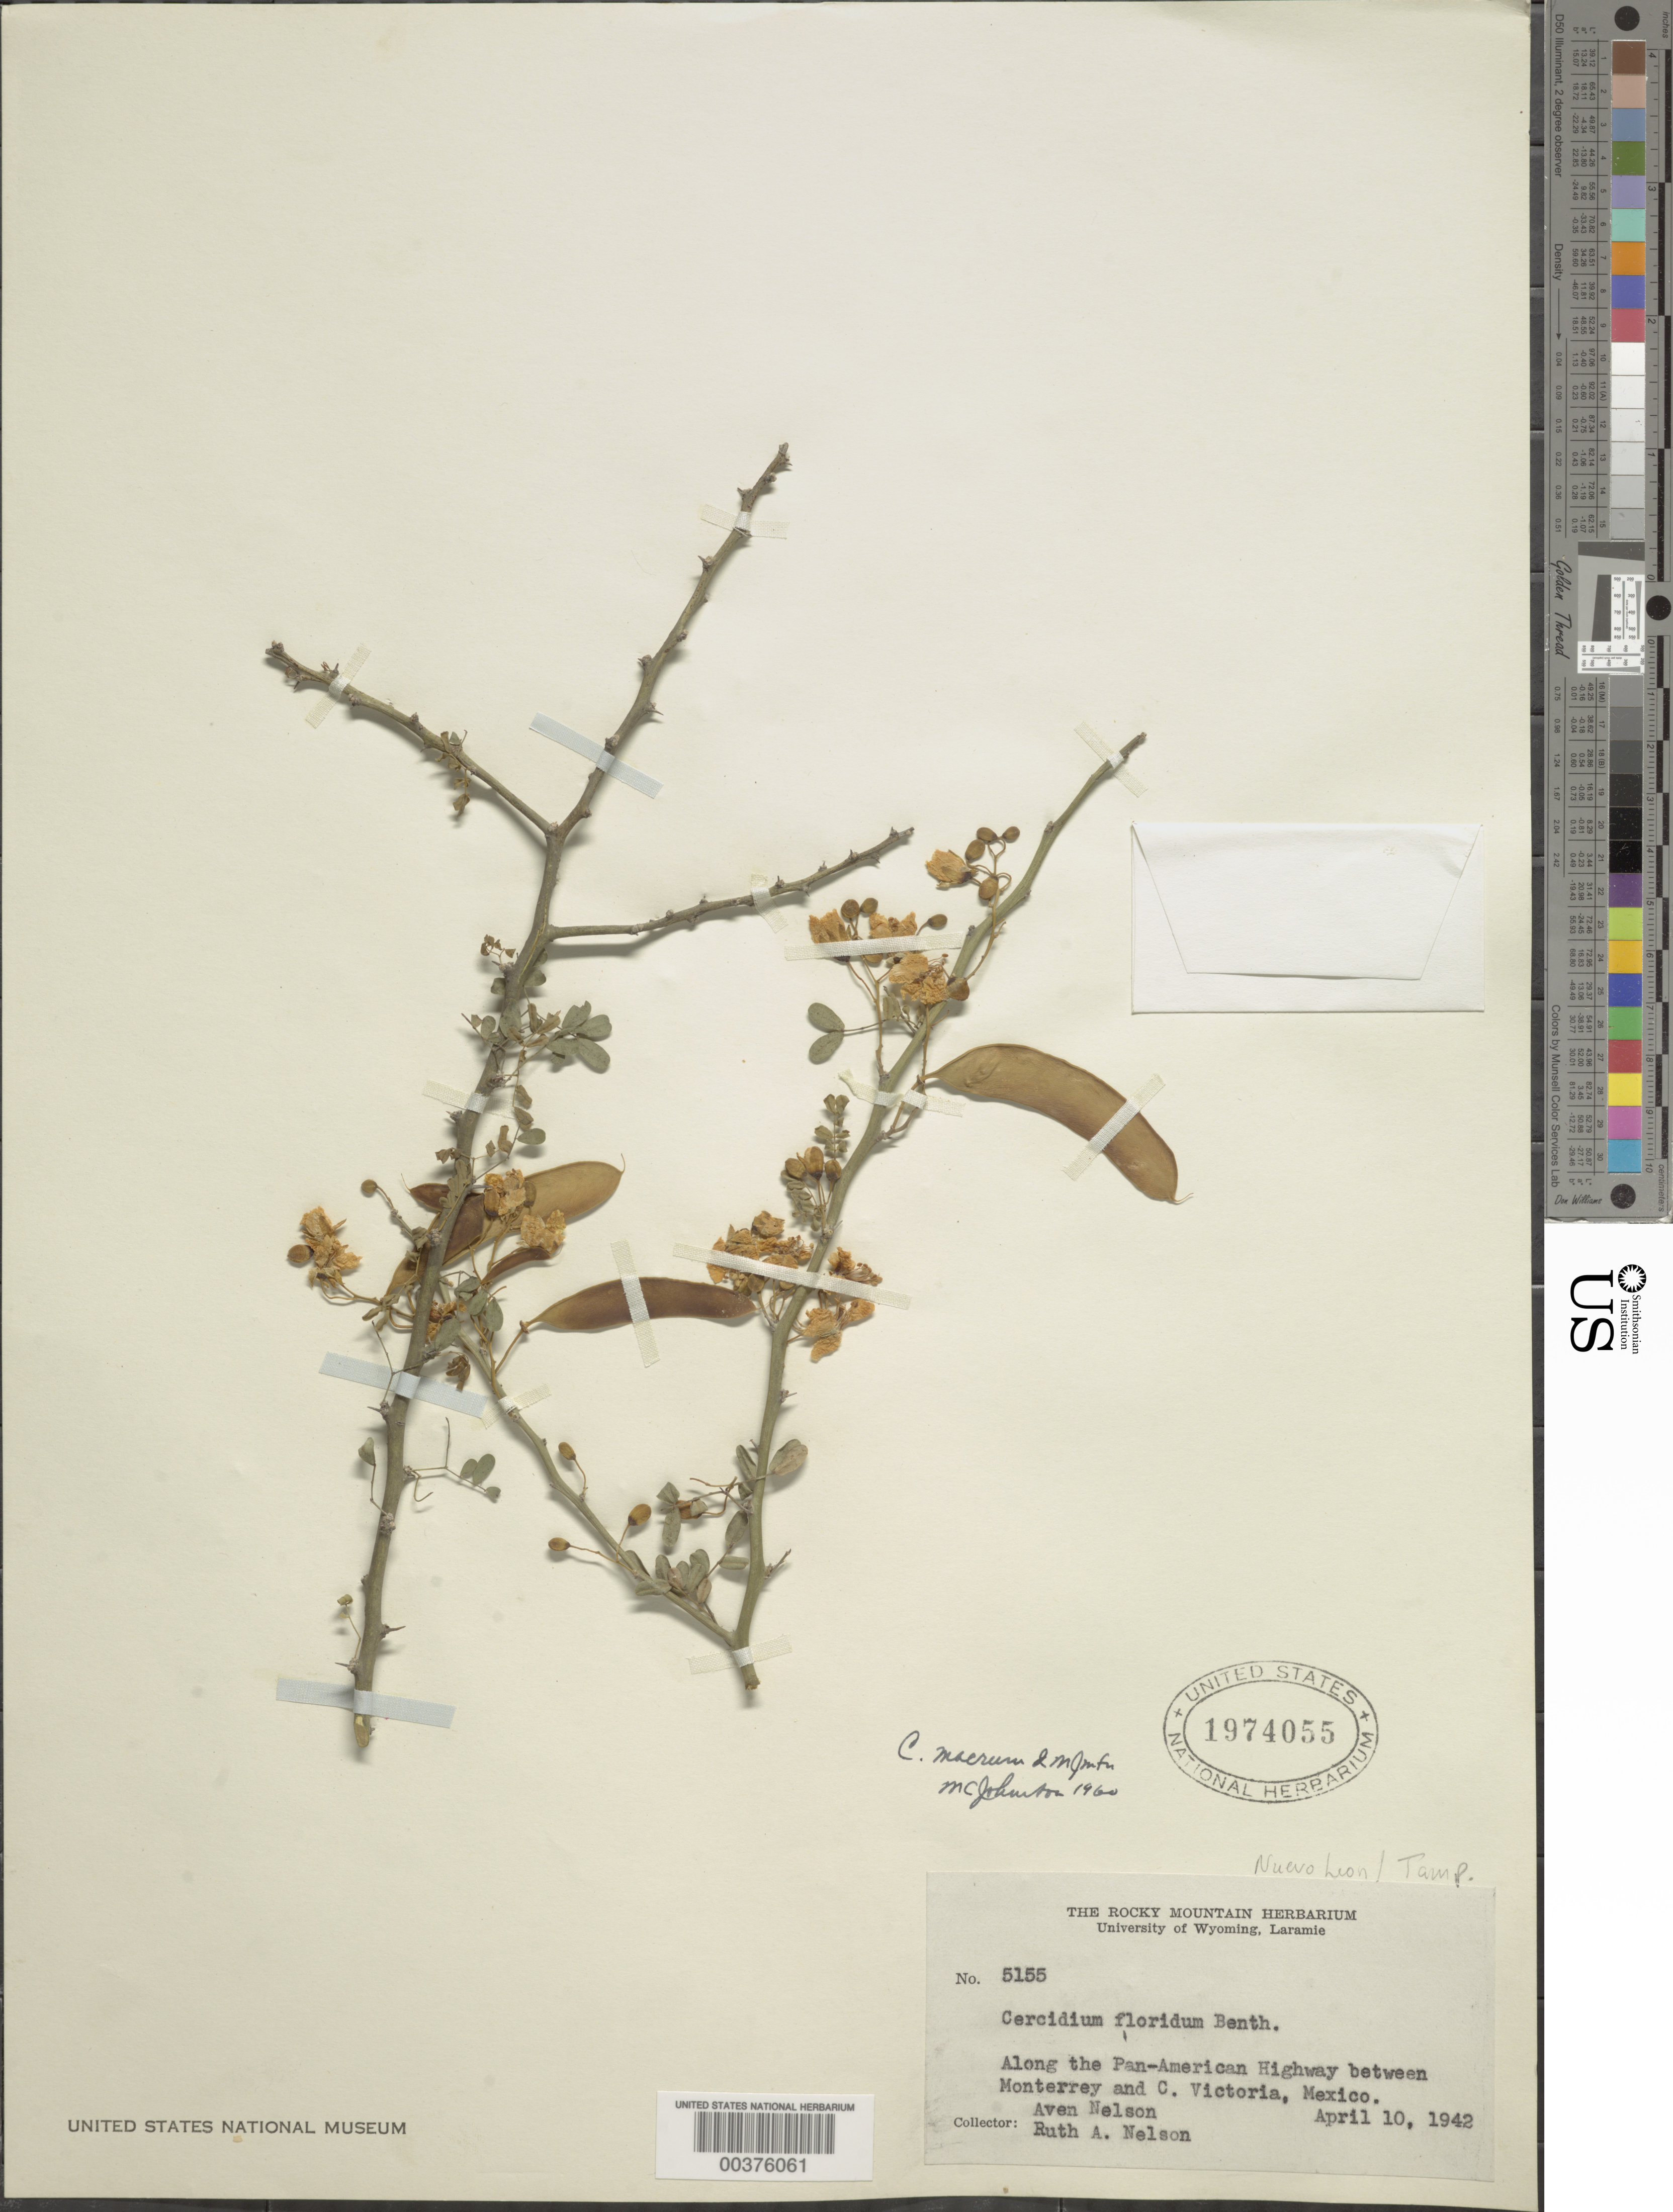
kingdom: Plantae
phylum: Tracheophyta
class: Magnoliopsida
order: Fabales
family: Fabaceae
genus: Parkinsonia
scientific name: Parkinsonia texana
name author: (A. Gray) S. Watson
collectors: A. Nelson & R. A. Nelson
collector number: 5155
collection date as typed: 10 Apr 1942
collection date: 1942-04-10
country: Mexico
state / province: Nuevo León / Tamaulipas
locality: Along the Pan-American hwy between Monterrey and C. Victoria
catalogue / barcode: US 1974055